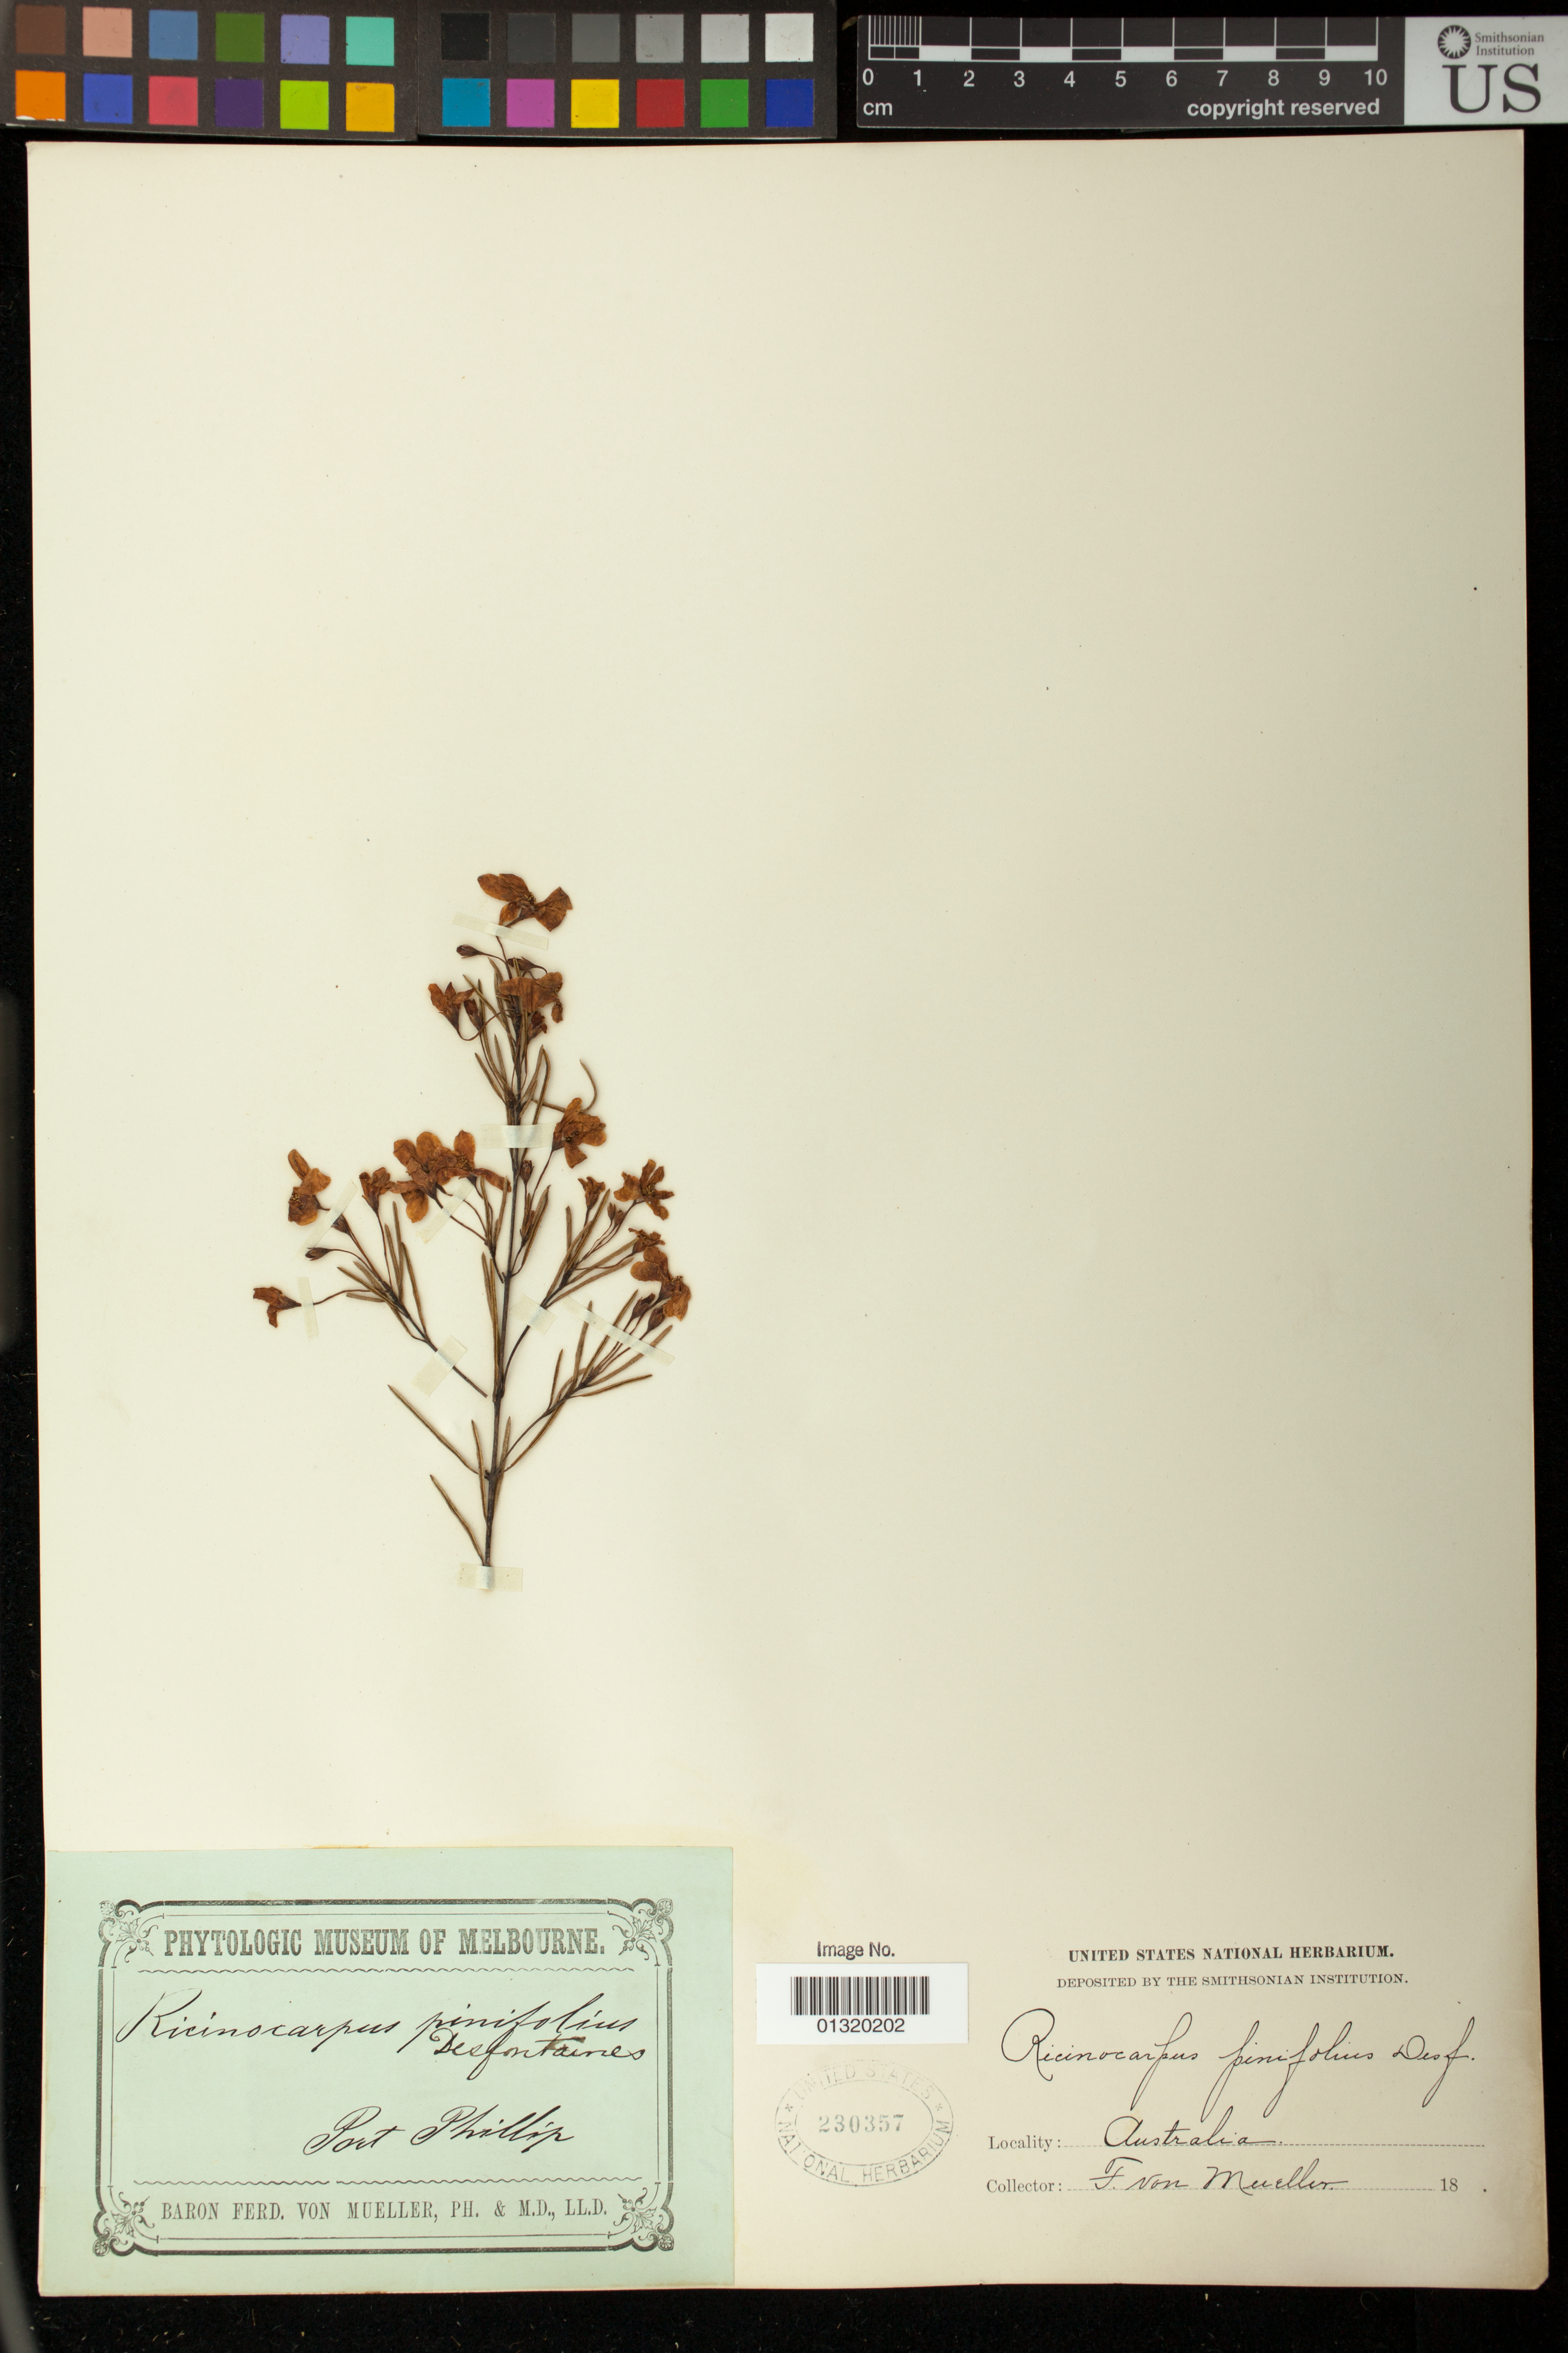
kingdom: Plantae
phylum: Tracheophyta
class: Magnoliopsida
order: Malpighiales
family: Euphorbiaceae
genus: Ricinocarpos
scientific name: Ricinocarpos pinifolius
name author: Desf.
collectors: F. Mueller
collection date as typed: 18--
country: Australia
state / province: Victoria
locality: Port Phillip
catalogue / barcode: US 230357